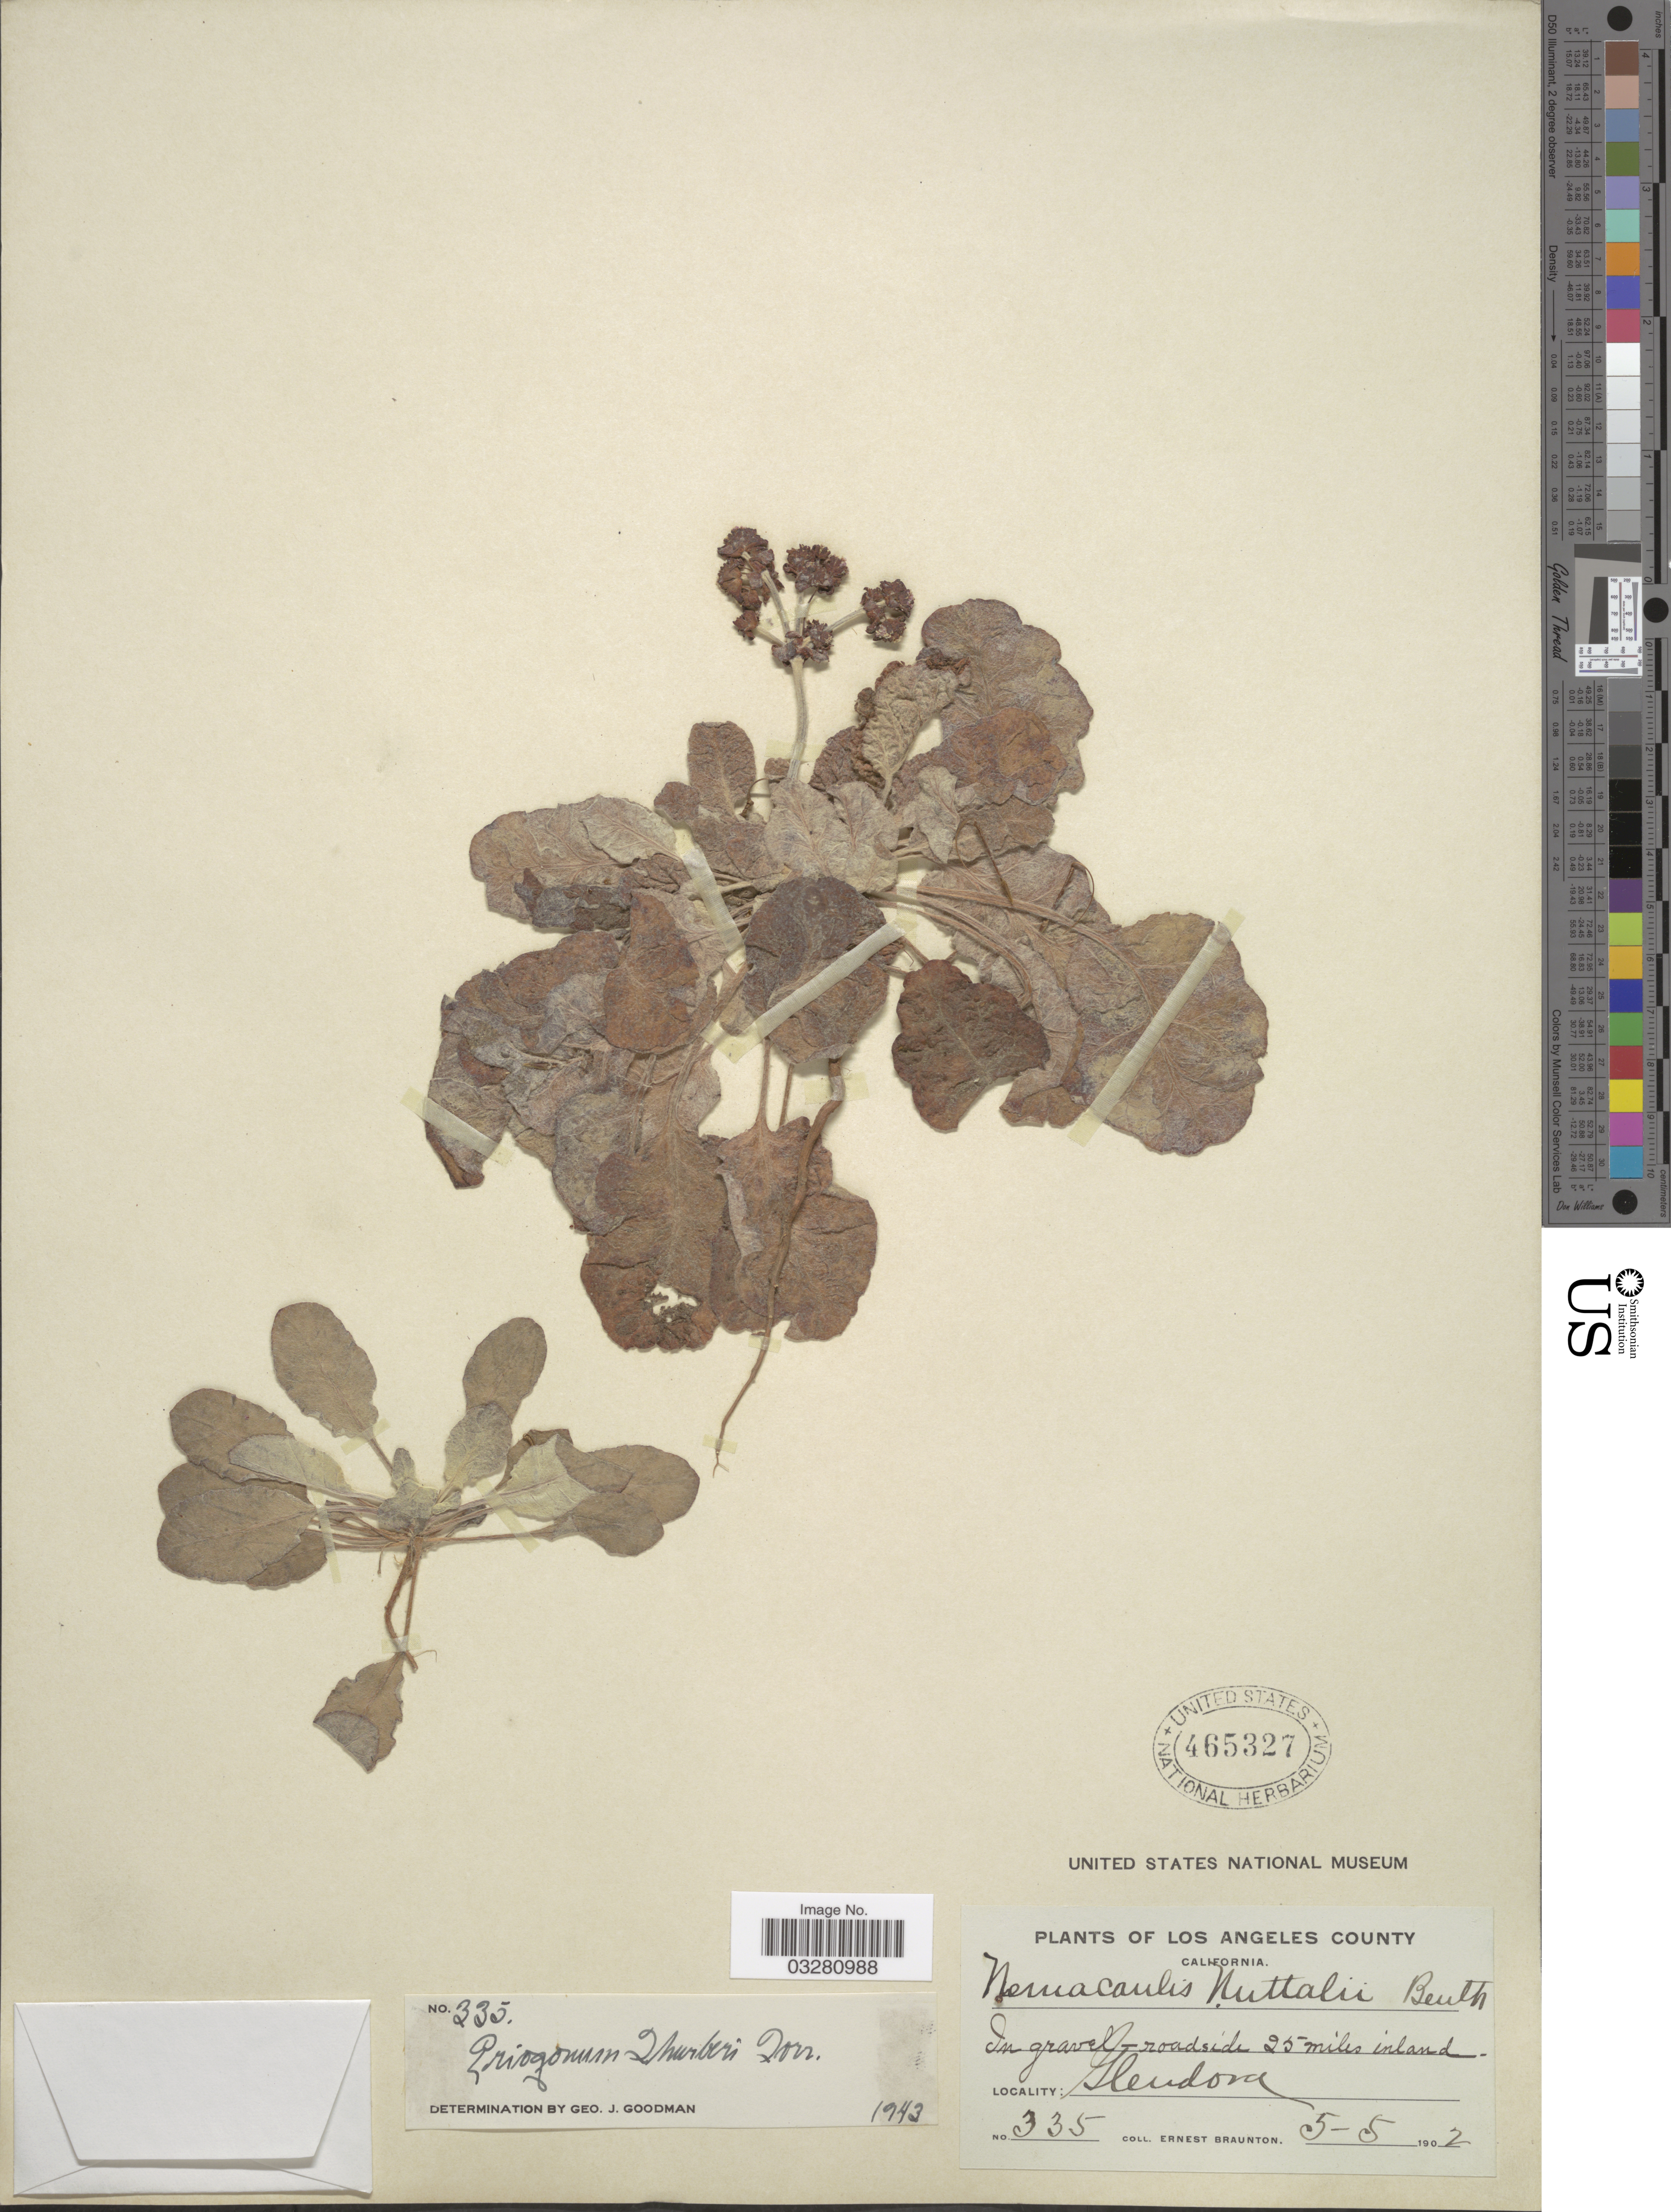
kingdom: Plantae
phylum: Tracheophyta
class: Magnoliopsida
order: Caryophyllales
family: Polygonaceae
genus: Eriogonum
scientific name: Eriogonum thurberi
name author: Torr.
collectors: E. Braunton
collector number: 335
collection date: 1902-05-05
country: United States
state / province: California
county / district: Los Angeles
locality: Los Angeles County. Roadside 25 miles inland. Glendora.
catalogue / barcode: US 465327